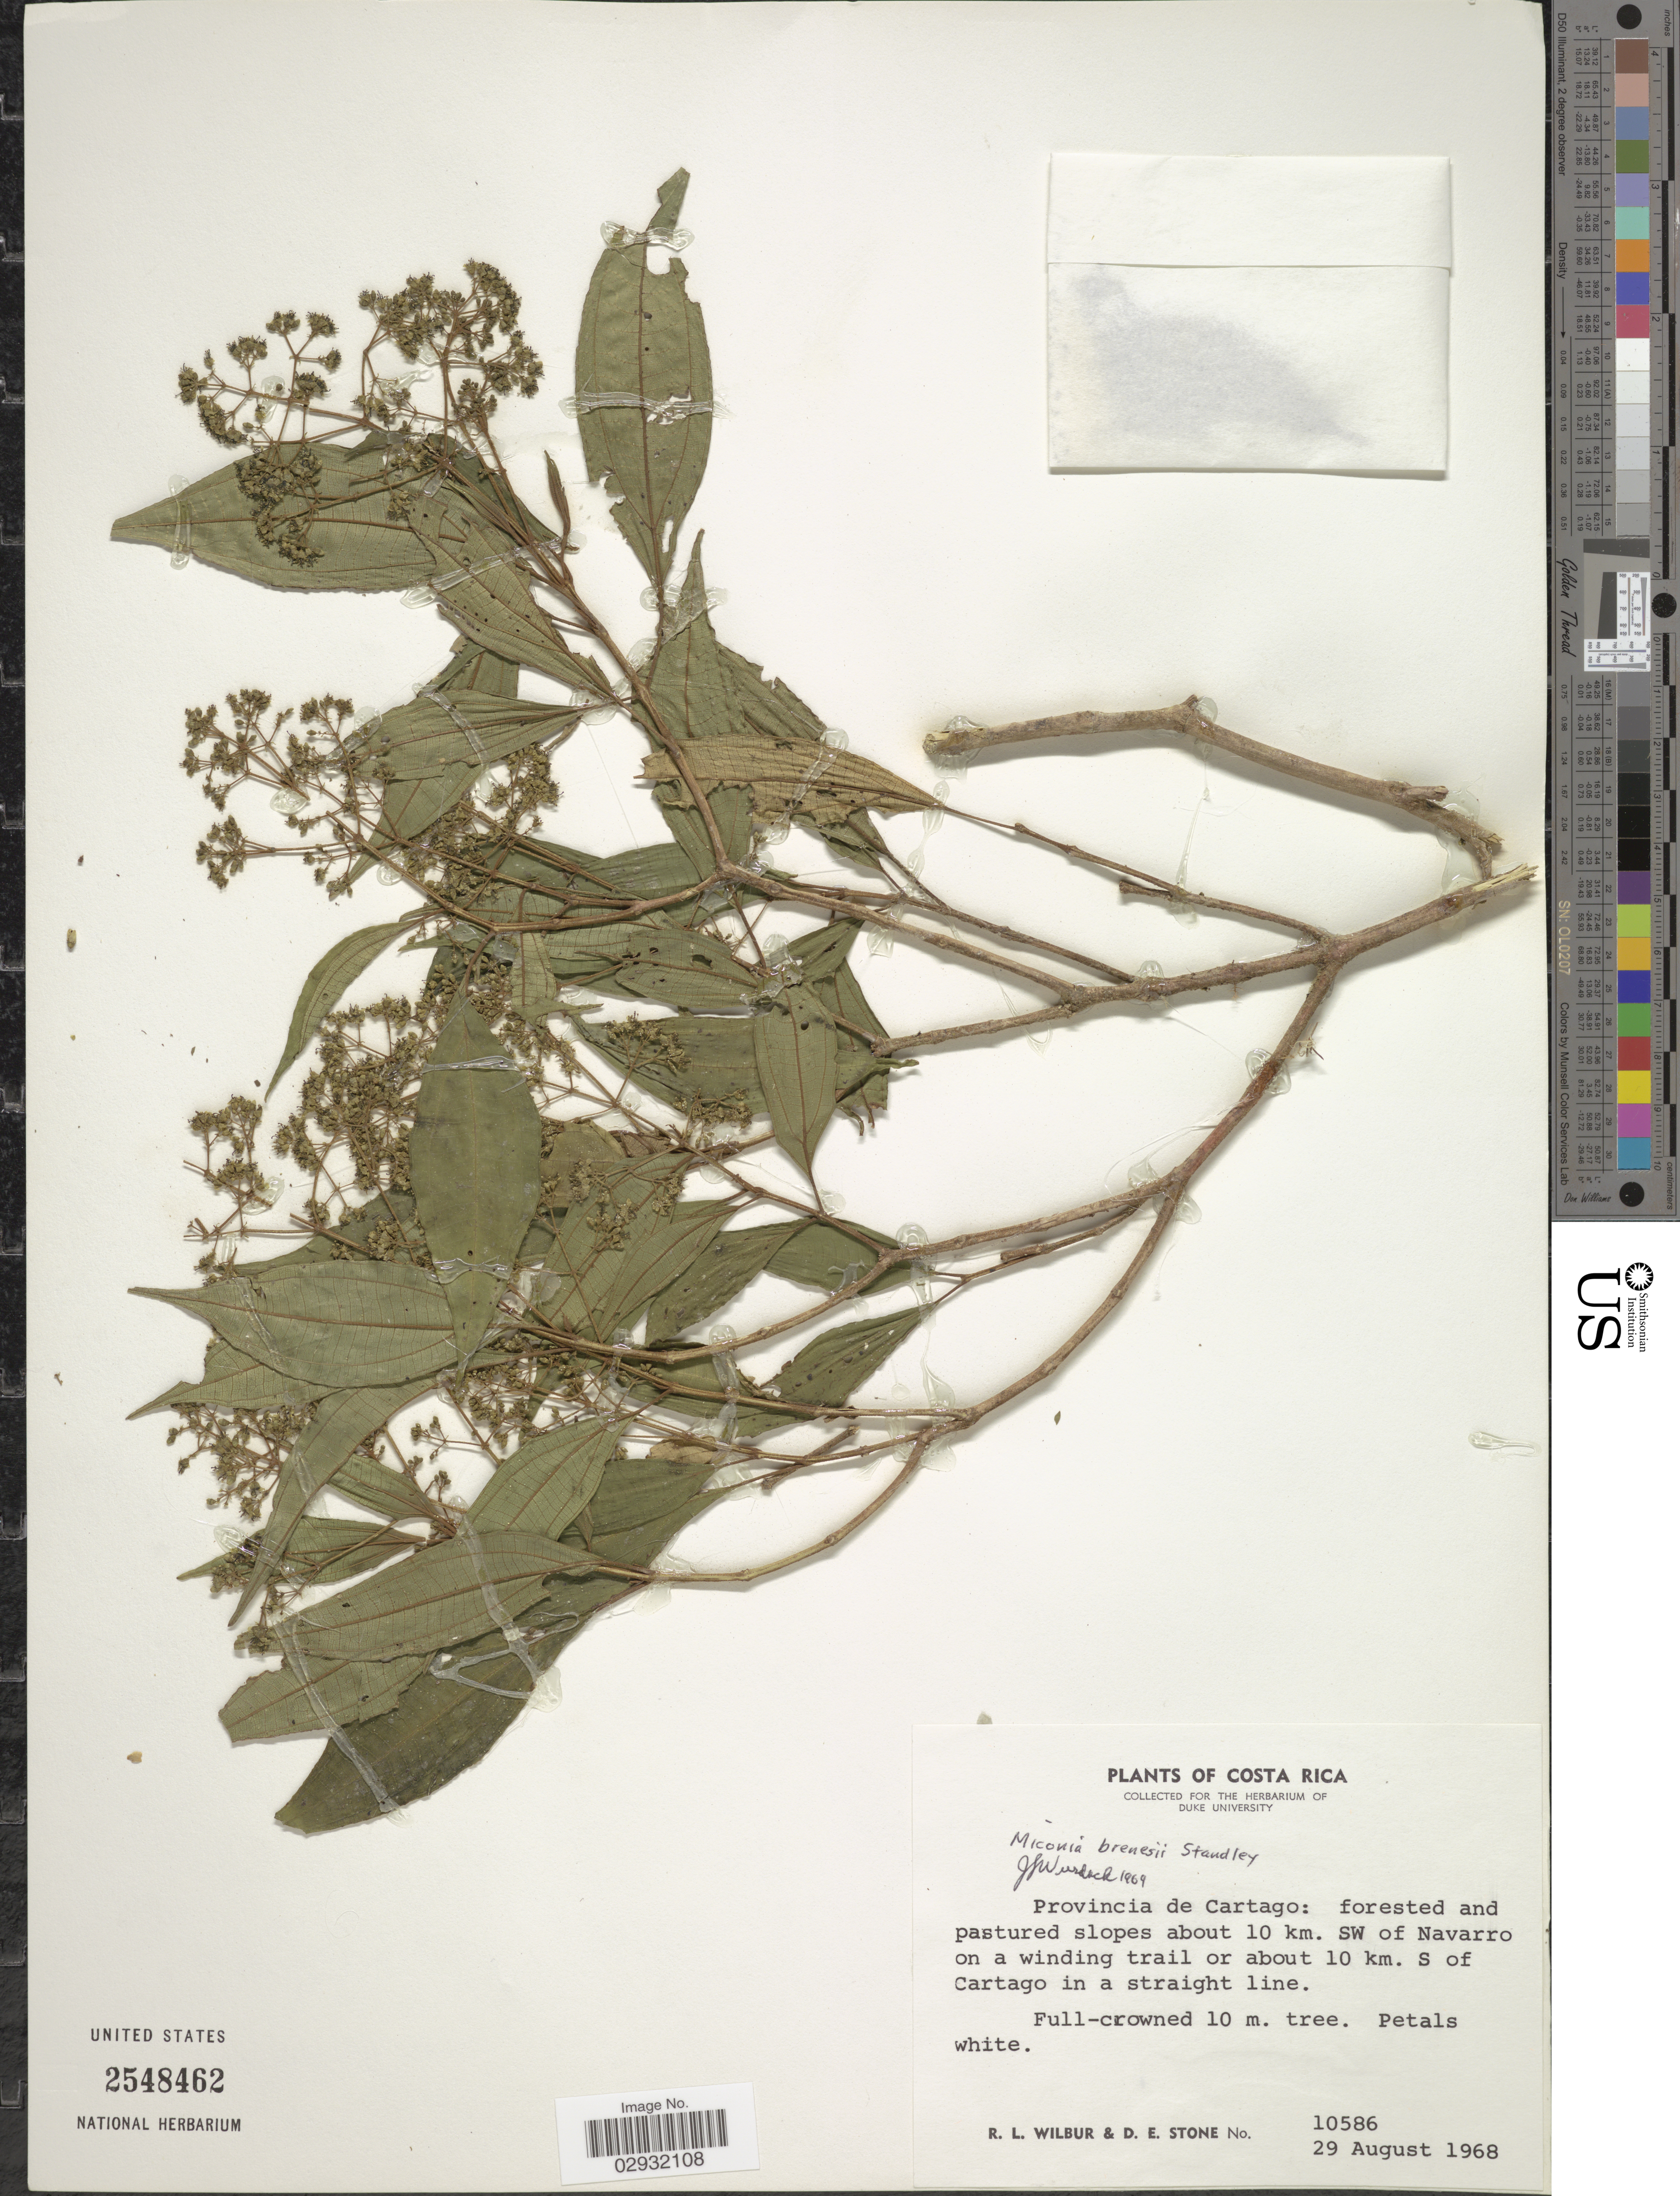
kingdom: Plantae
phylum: Tracheophyta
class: Magnoliopsida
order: Myrtales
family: Melastomataceae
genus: Miconia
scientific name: Miconia brenesii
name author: Standl.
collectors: R. L. Wilbur & D. E. Stone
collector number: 10586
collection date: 1968-08-29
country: Costa Rica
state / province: Cartago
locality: Provincia de Cartago: forested and pastured slopes about 10 km. SW of Navarro on a winding trail or about 10 km. S of Cartago in a straight line.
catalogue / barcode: US 2548462